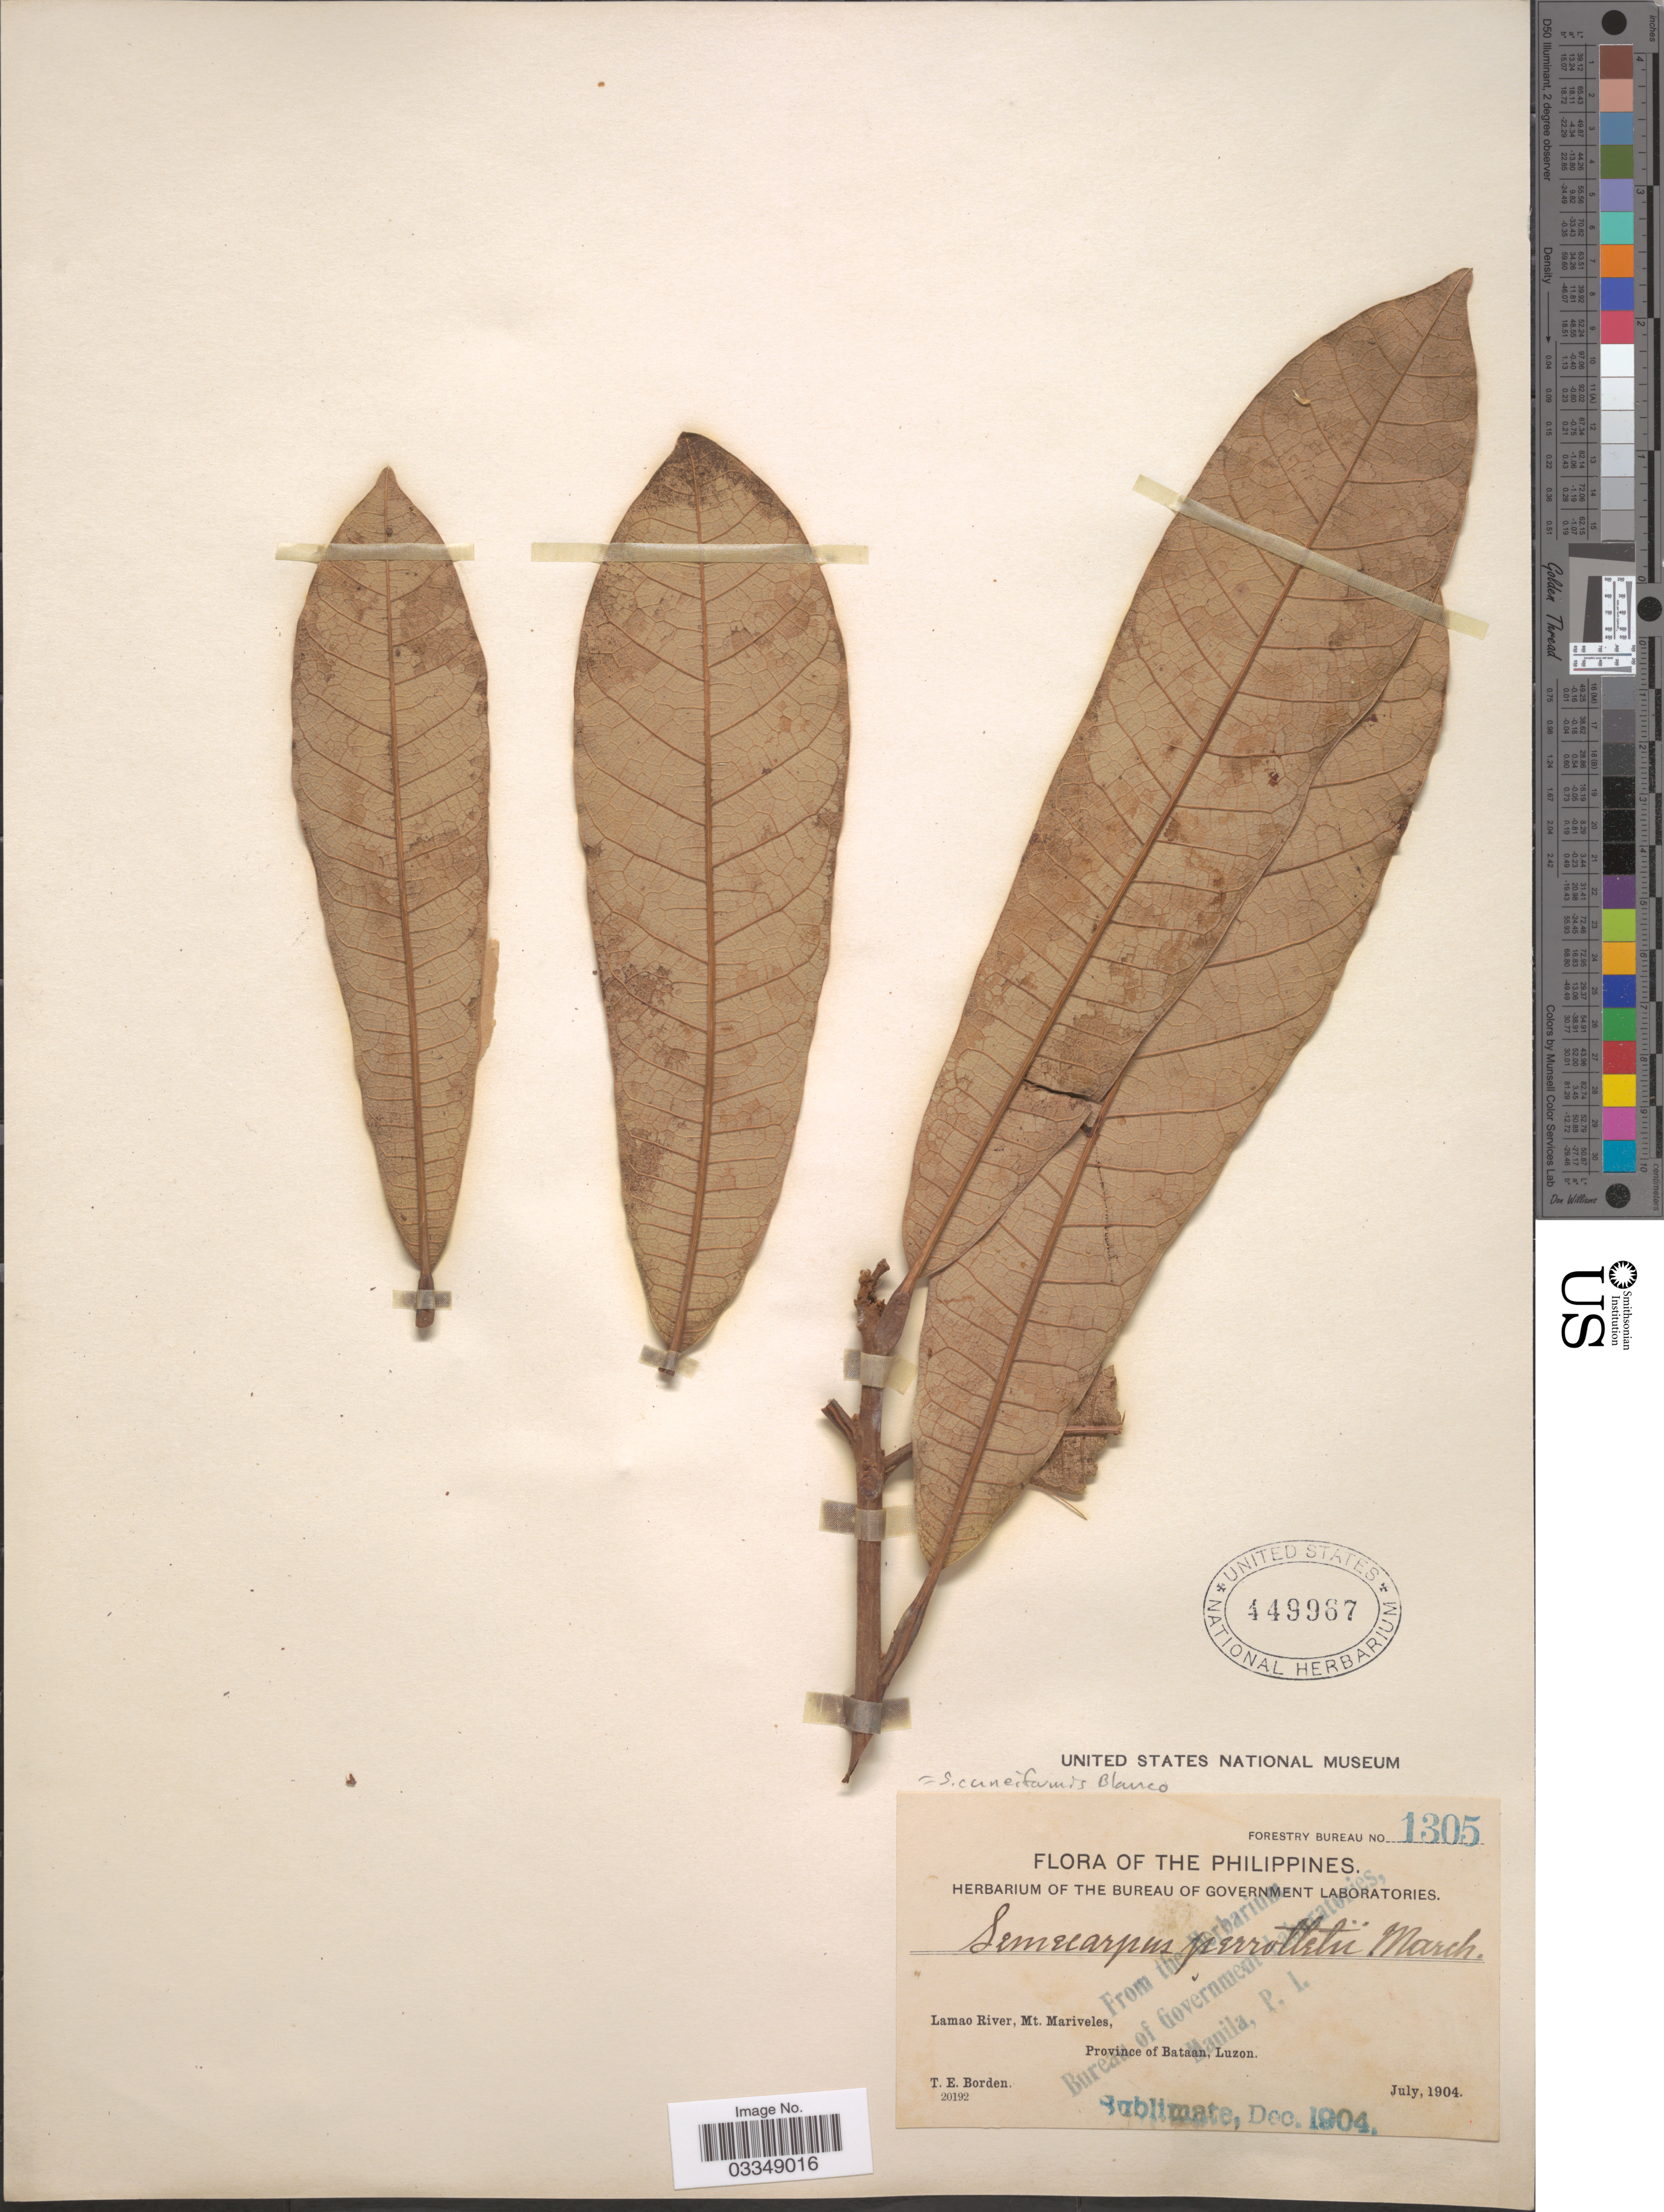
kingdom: Plantae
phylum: Tracheophyta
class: Magnoliopsida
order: Sapindales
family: Anacardiaceae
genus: Semecarpus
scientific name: Semecarpus cuneiformis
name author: Blanco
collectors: T. E. Borden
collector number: Forestry Bureau 1305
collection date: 1904-07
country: Philippines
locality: Lamao River, Mt. Mariveles, Province of Bataan, Luzon.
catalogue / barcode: US 449967